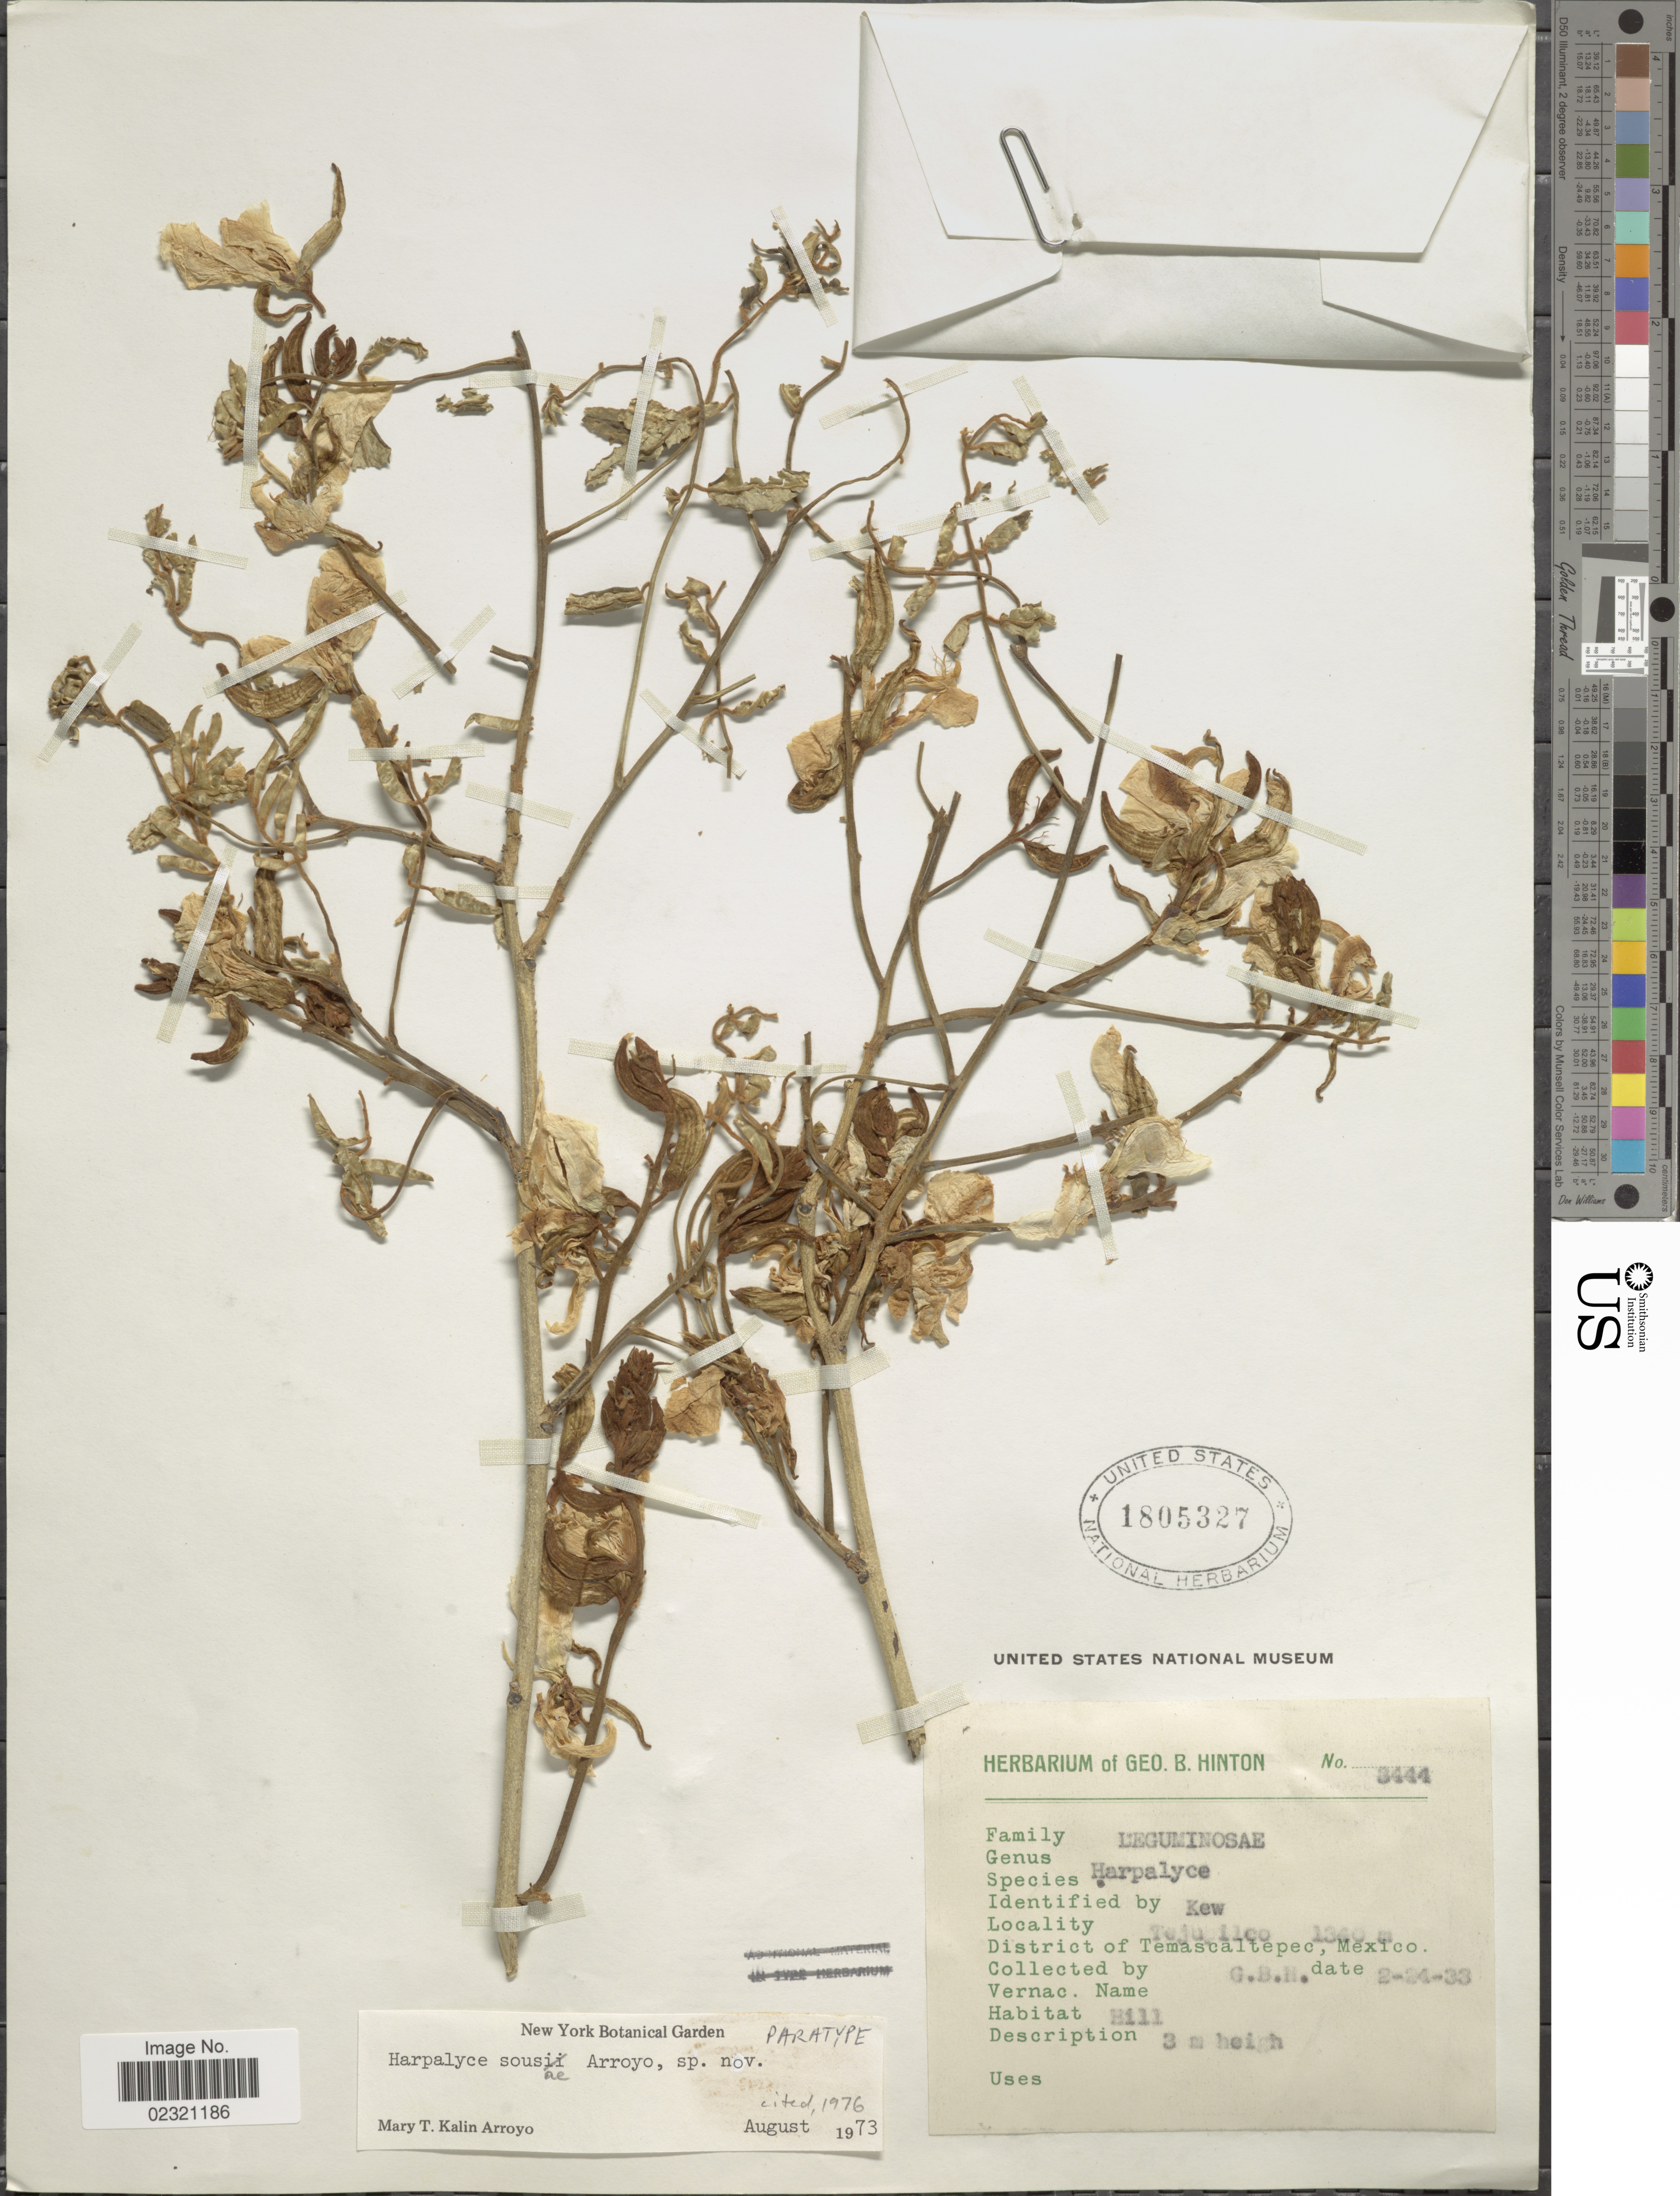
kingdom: Plantae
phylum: Tracheophyta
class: Magnoliopsida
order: Fabales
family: Fabaceae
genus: Harpalyce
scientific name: Harpalyce sousae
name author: Arroyo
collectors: G. B. Hinton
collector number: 3444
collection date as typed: Transcribed d/m/y: 24/2/33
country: Mexico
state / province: México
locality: Tejupilco, District Temascaltepec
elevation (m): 1340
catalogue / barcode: US 1805327